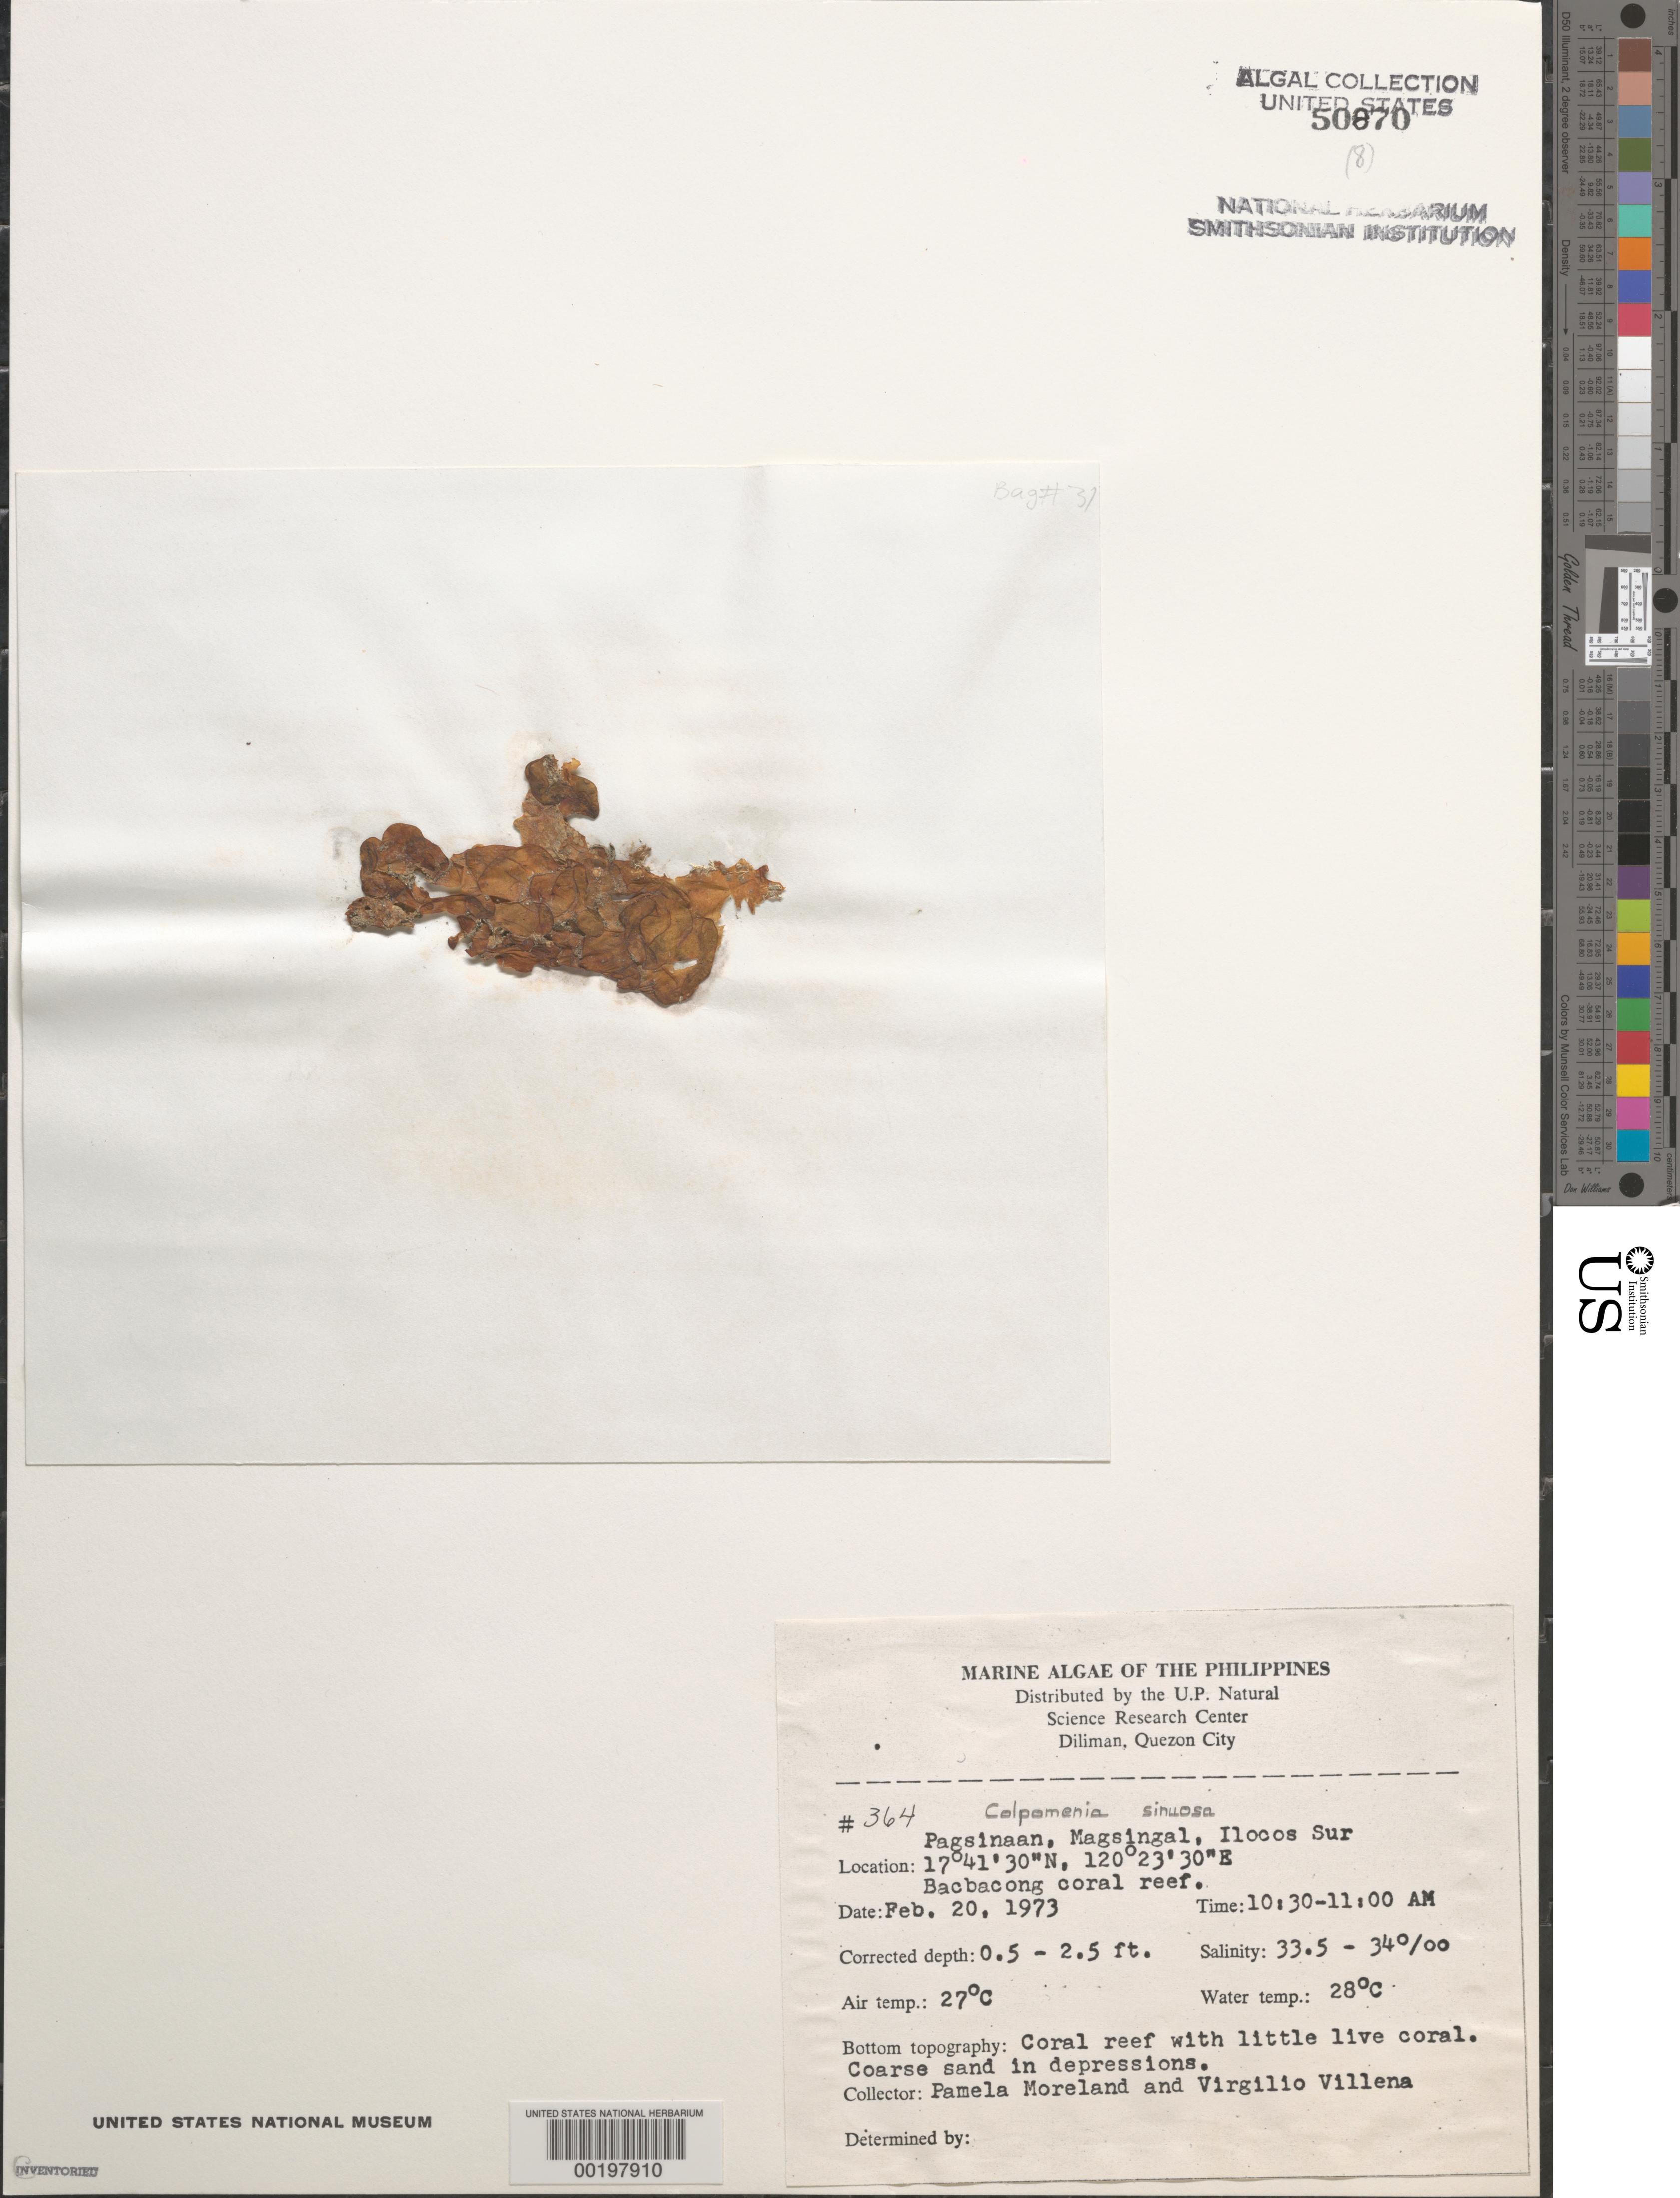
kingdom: Chromista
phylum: Ochrophyta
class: Phaeophyceae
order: Scytosiphonales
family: Scytosiphonaceae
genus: Colpomenia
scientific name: Colpomenia sinuosa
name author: (K. Mert. ex Roth) Derbes & Solier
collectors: P. Moreland & V. Villena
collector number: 364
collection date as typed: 20 Feb 1973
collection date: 1973-02-20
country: Philippines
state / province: Ilocos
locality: Pagsinaan, magsingal, ilocos sur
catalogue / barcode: US 50870